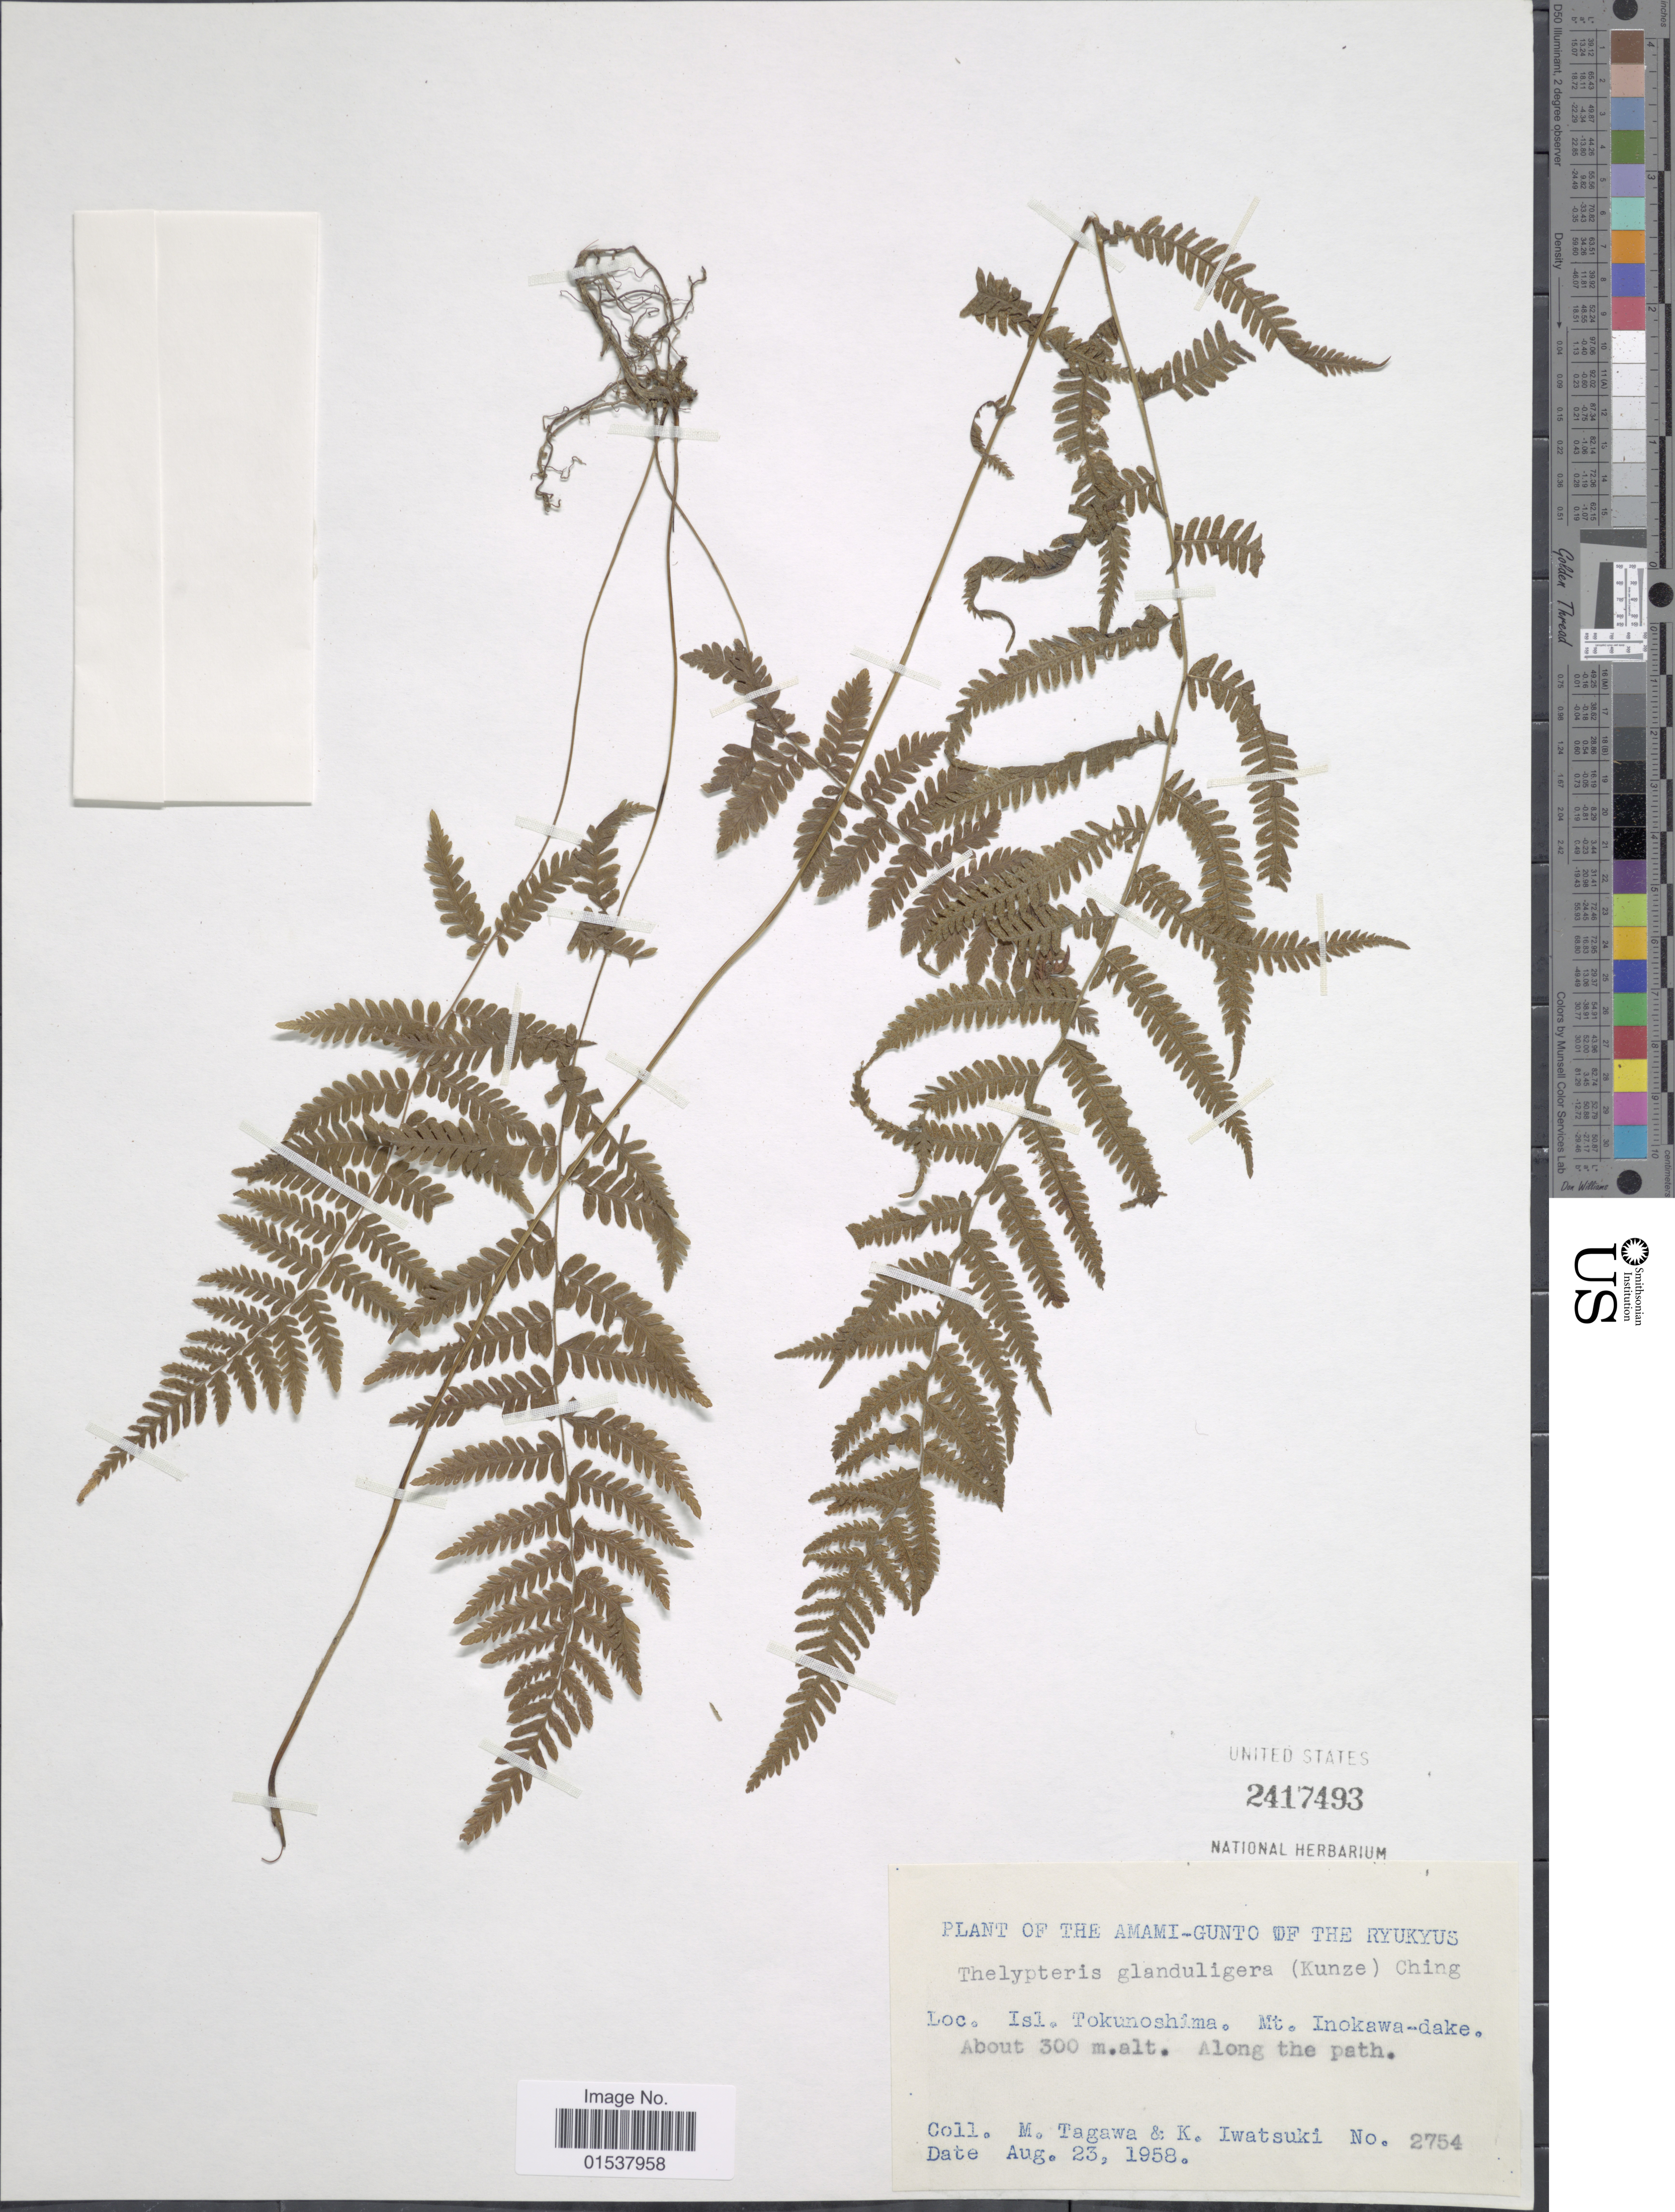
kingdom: Plantae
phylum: Tracheophyta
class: Polypodiopsida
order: Polypodiales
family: Thelypteridaceae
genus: Parathelypteris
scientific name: Parathelypteris glanduligera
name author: (Kunze) Ching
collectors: M. Tagawa & K. Iwatsuki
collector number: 2754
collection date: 1958-08-23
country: Japan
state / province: Okinawa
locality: Amami-Gunto of the Ryukyus, Isl. Tokunoshima, Mt. Inokawa-dake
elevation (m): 300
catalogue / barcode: US 2417493